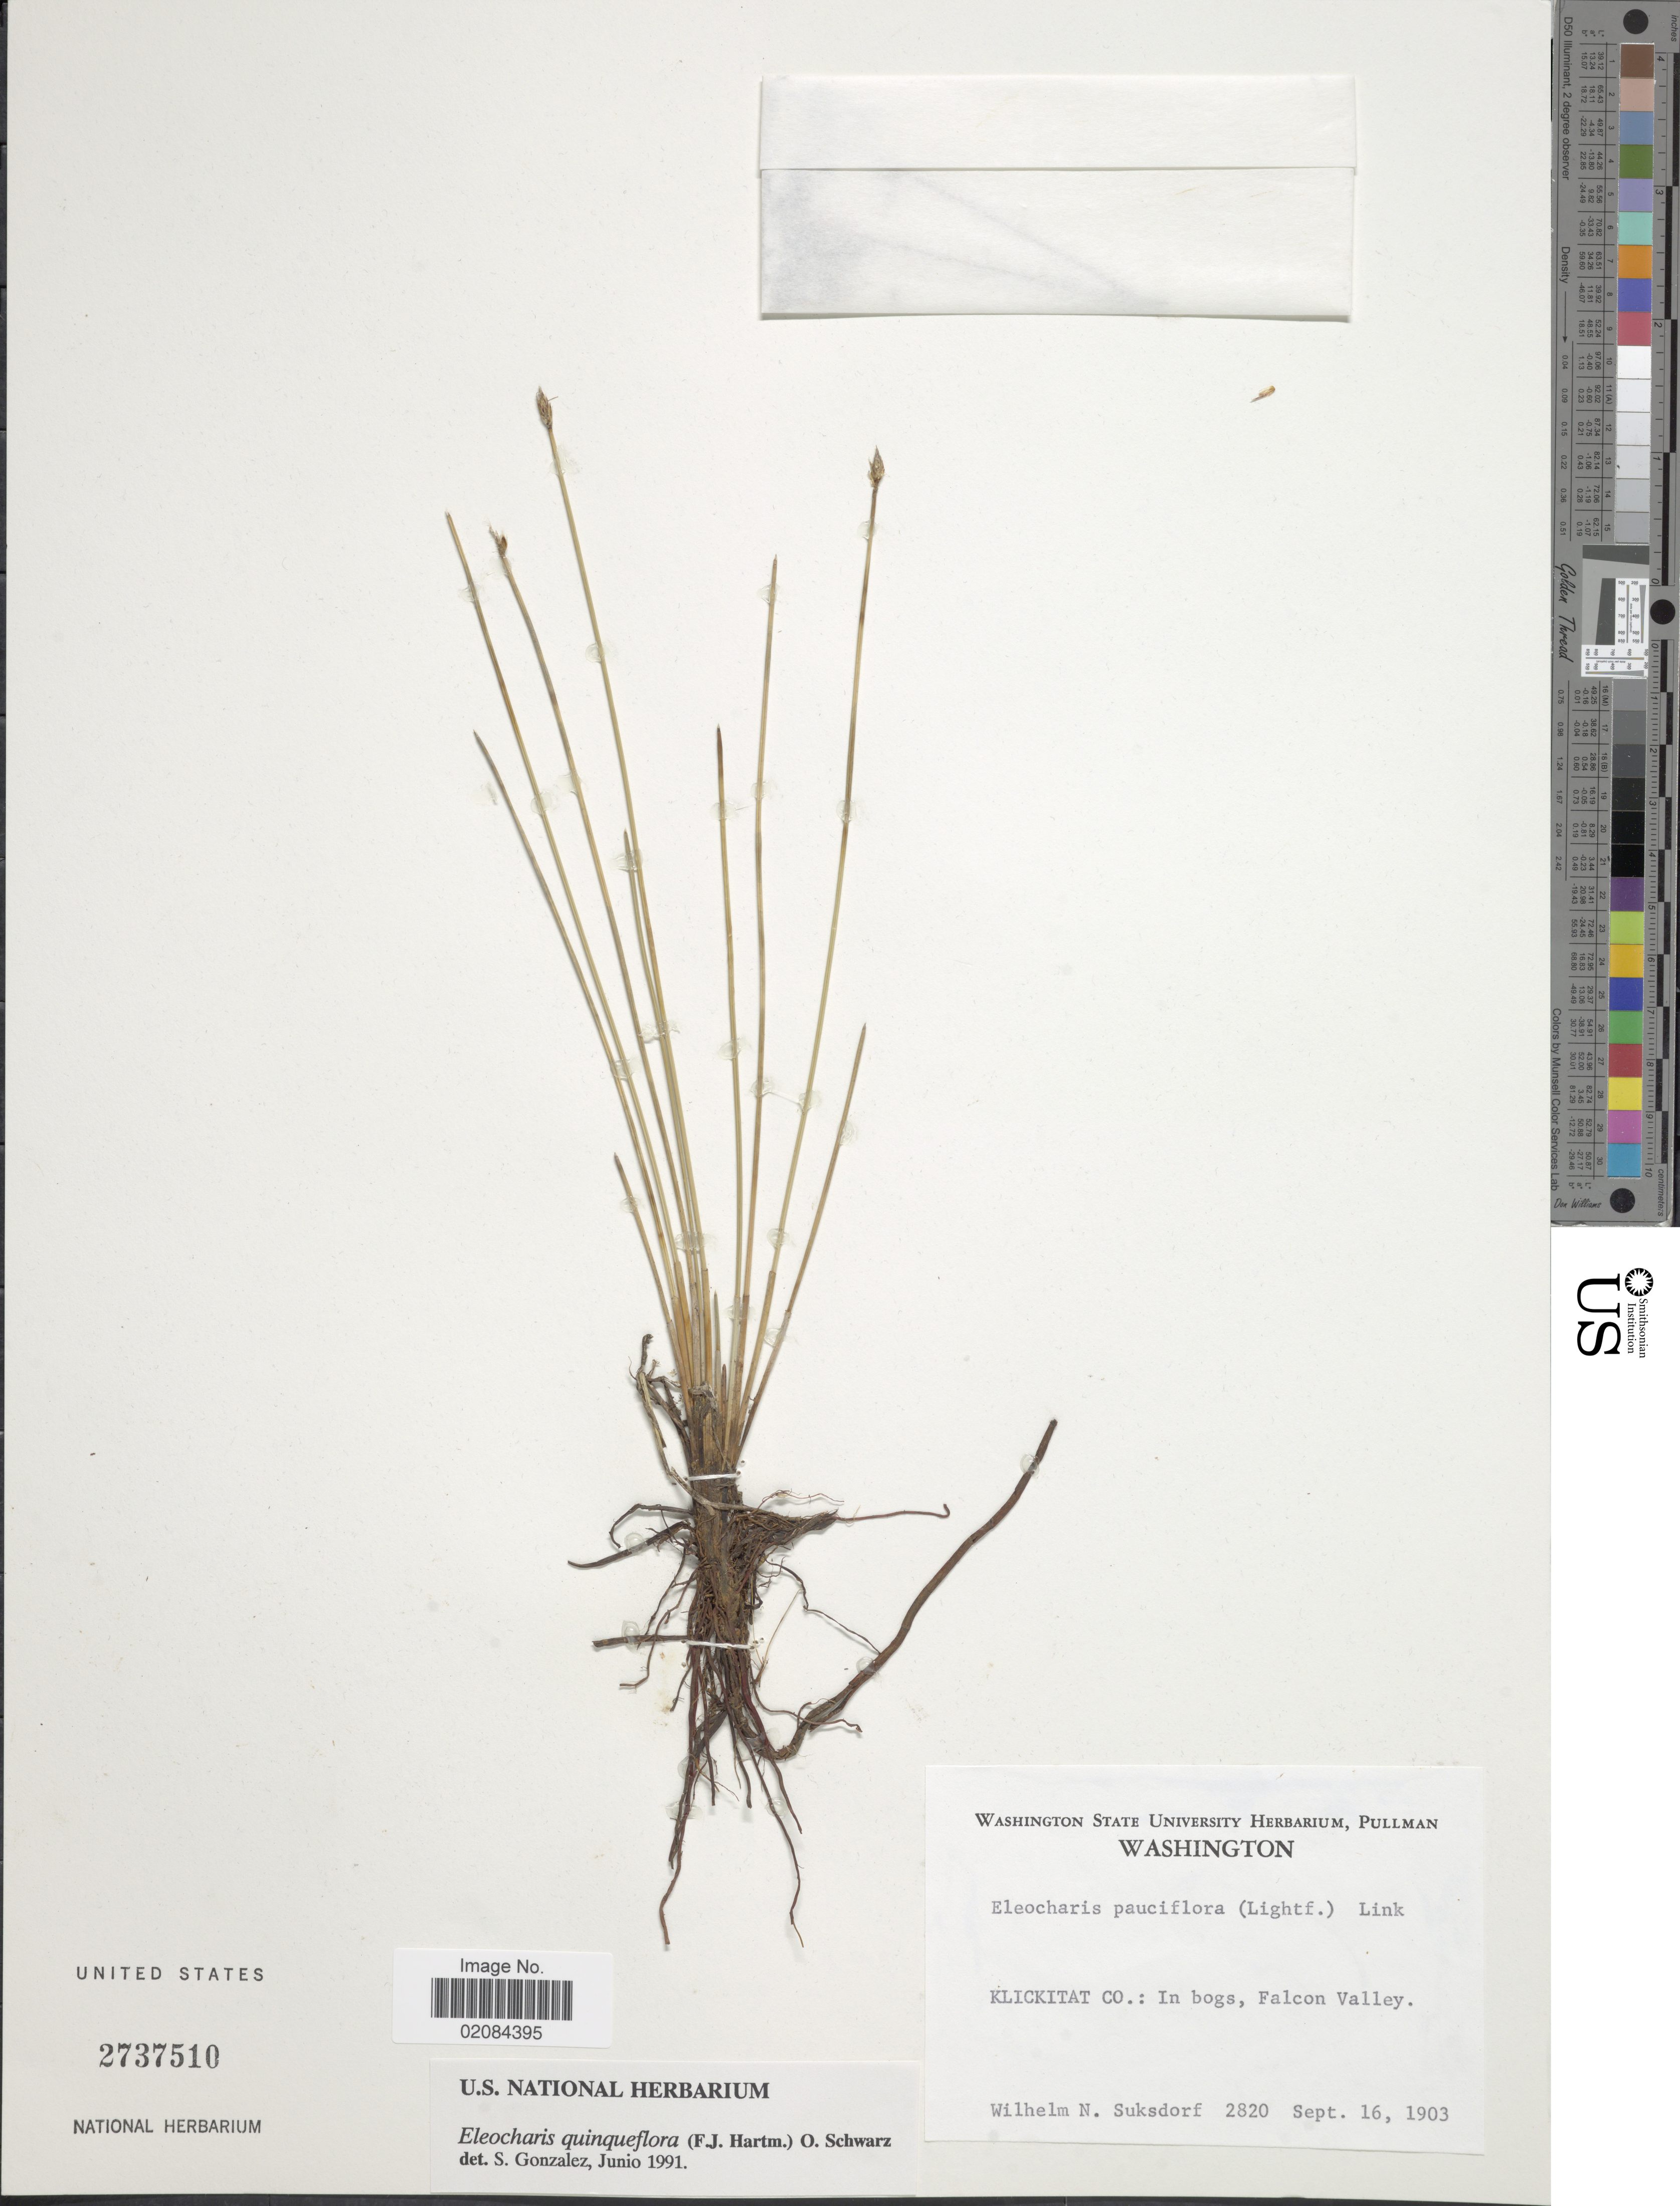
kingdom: Plantae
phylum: Tracheophyta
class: Liliopsida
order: Poales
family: Cyperaceae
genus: Eleocharis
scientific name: Eleocharis quinqueflora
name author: (Hartmann) O. Schwarz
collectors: W. N. Suksdorf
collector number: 2820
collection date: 1903-09-16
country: United States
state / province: Washington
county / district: Klickitat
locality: Klickitat Co. In bogs, Falcon Valley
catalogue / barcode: US 2737510